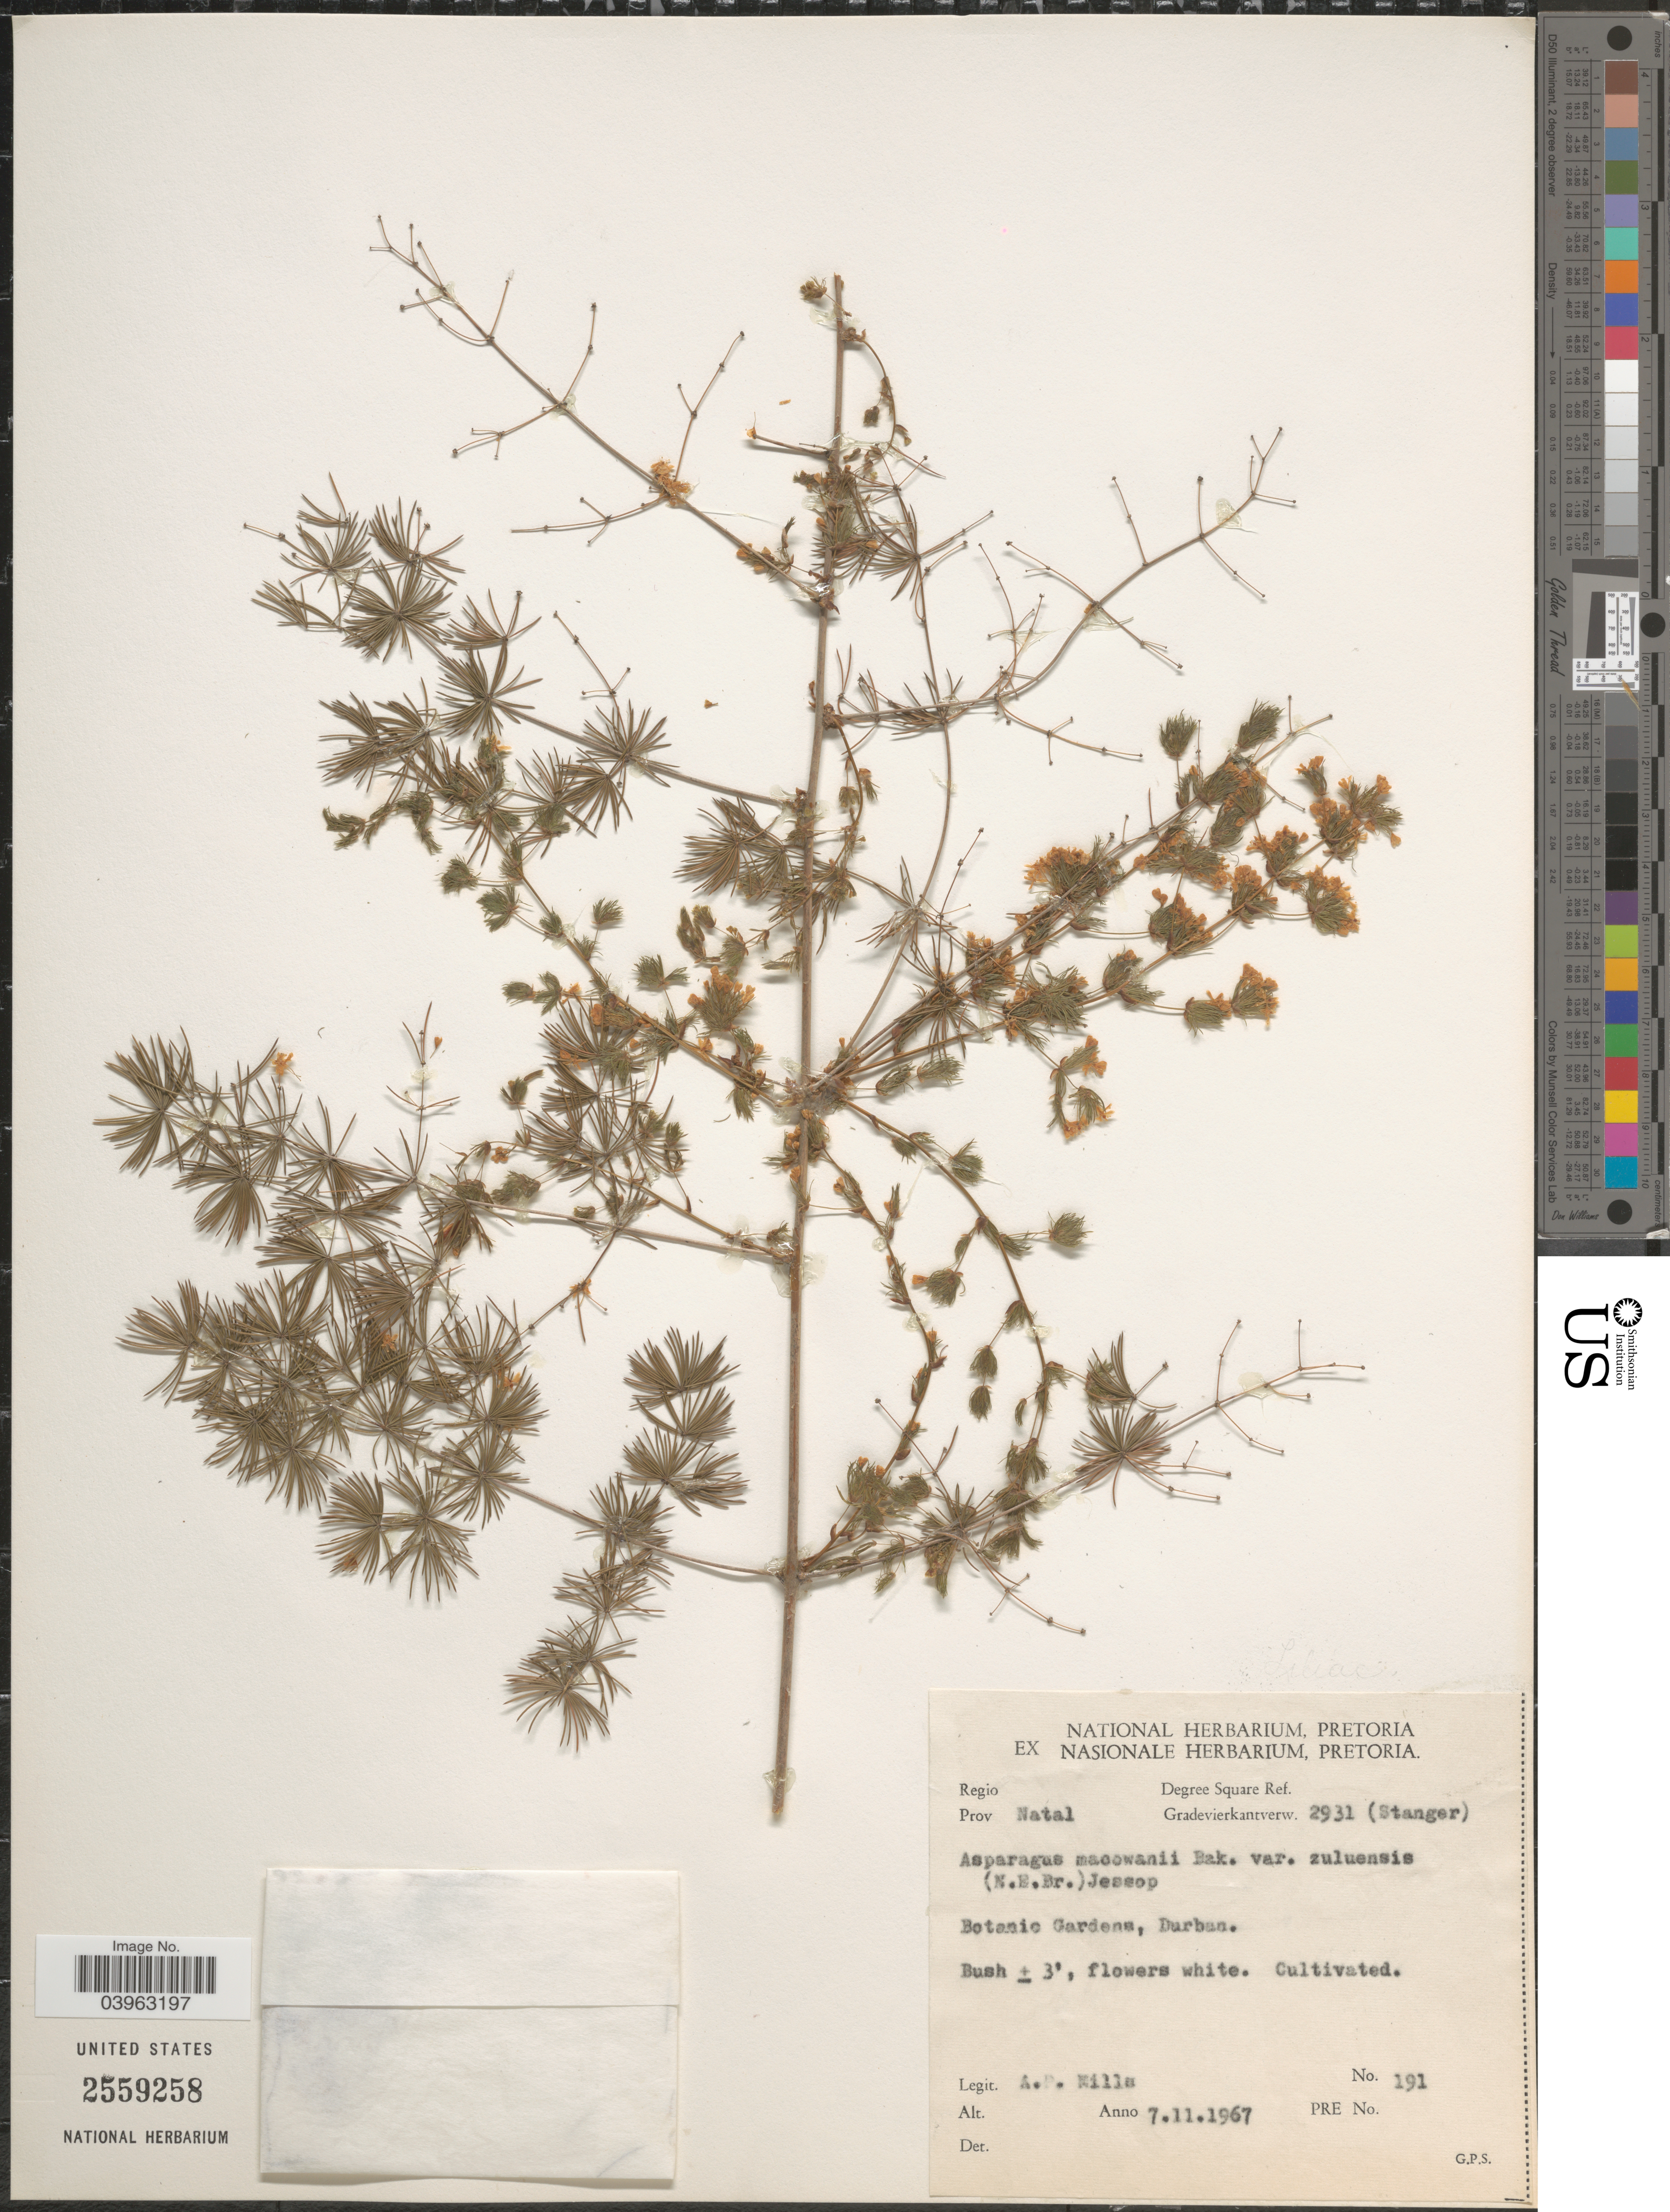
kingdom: Plantae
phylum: Tracheophyta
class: Liliopsida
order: Asparagales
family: Asparagaceae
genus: Asparagus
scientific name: Asparagus macowanii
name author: Baker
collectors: A. Milla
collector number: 191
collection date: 1967-11-07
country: South Africa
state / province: KwaZulu-Natal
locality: Prov. Natal. Gradevierkantverw. 2931 (Stanger). Botanic Gardens, Durban.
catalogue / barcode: US 2559258